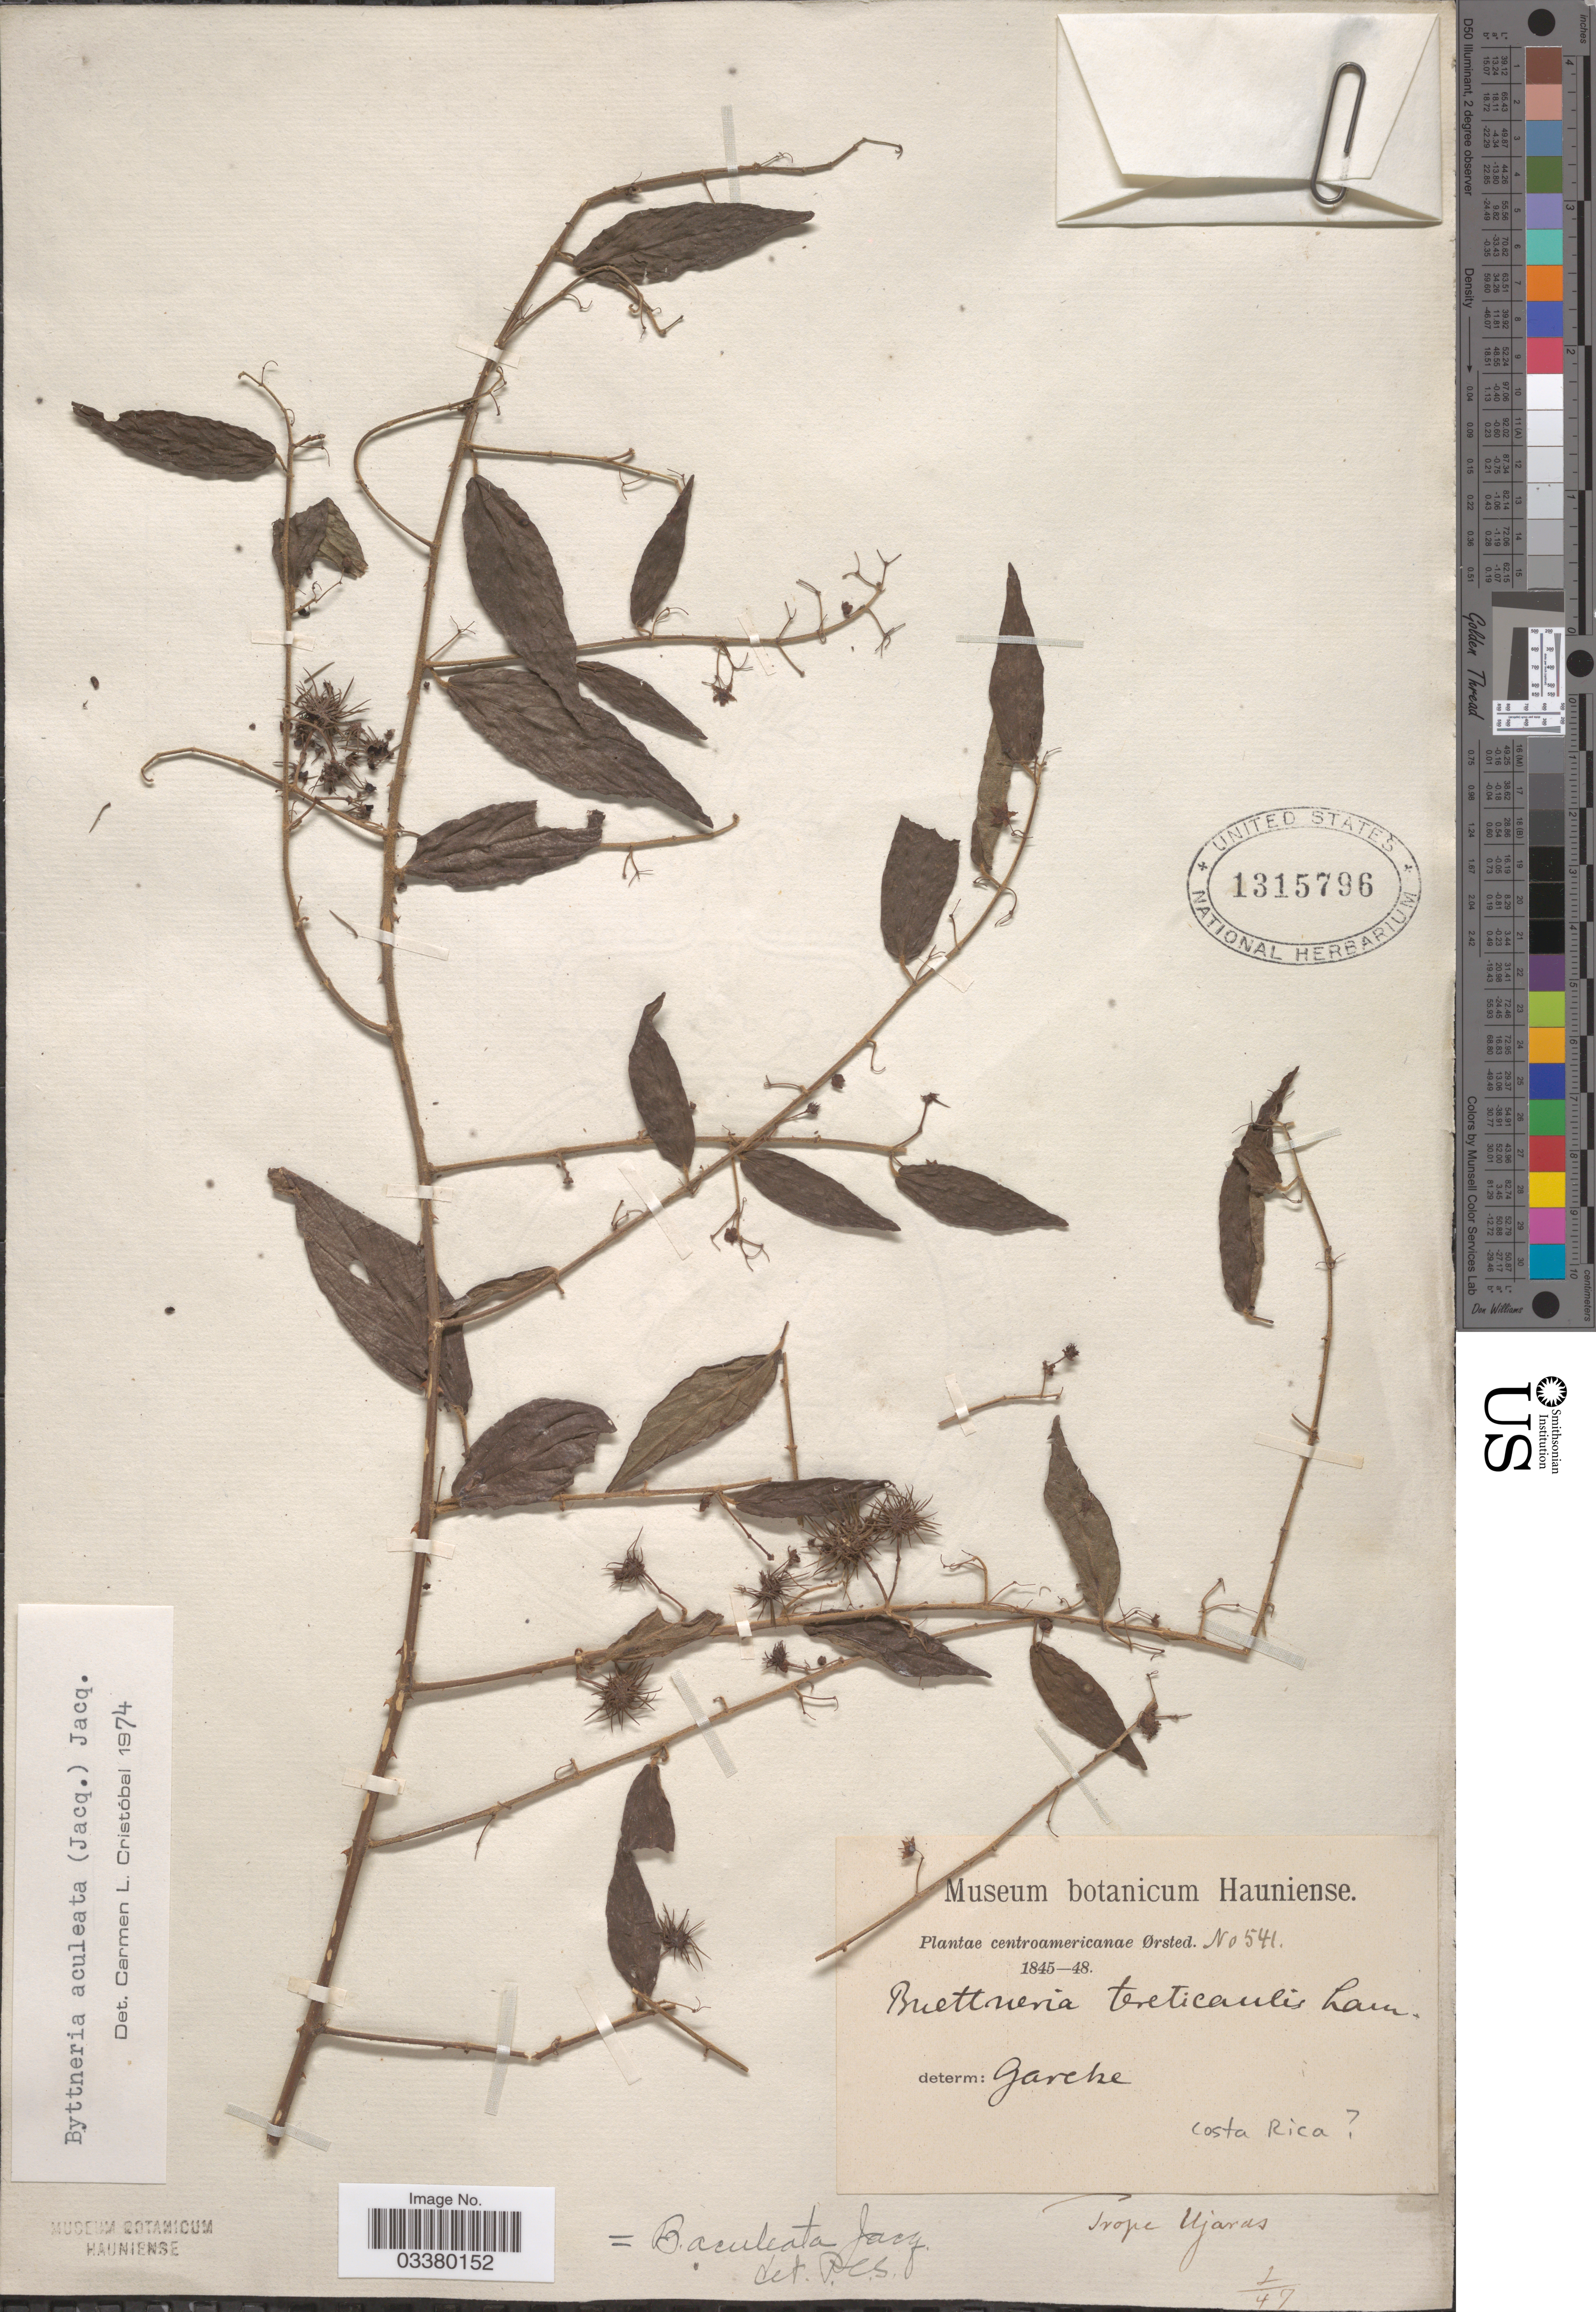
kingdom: Plantae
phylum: Tracheophyta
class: Magnoliopsida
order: Malvales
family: Malvaceae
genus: Byttneria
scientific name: Byttneria aculeata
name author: (Jacq.) Jacq.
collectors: Ørsted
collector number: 541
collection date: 1847-02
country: Costa Rica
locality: Prope Ujaras.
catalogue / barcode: US 1315796